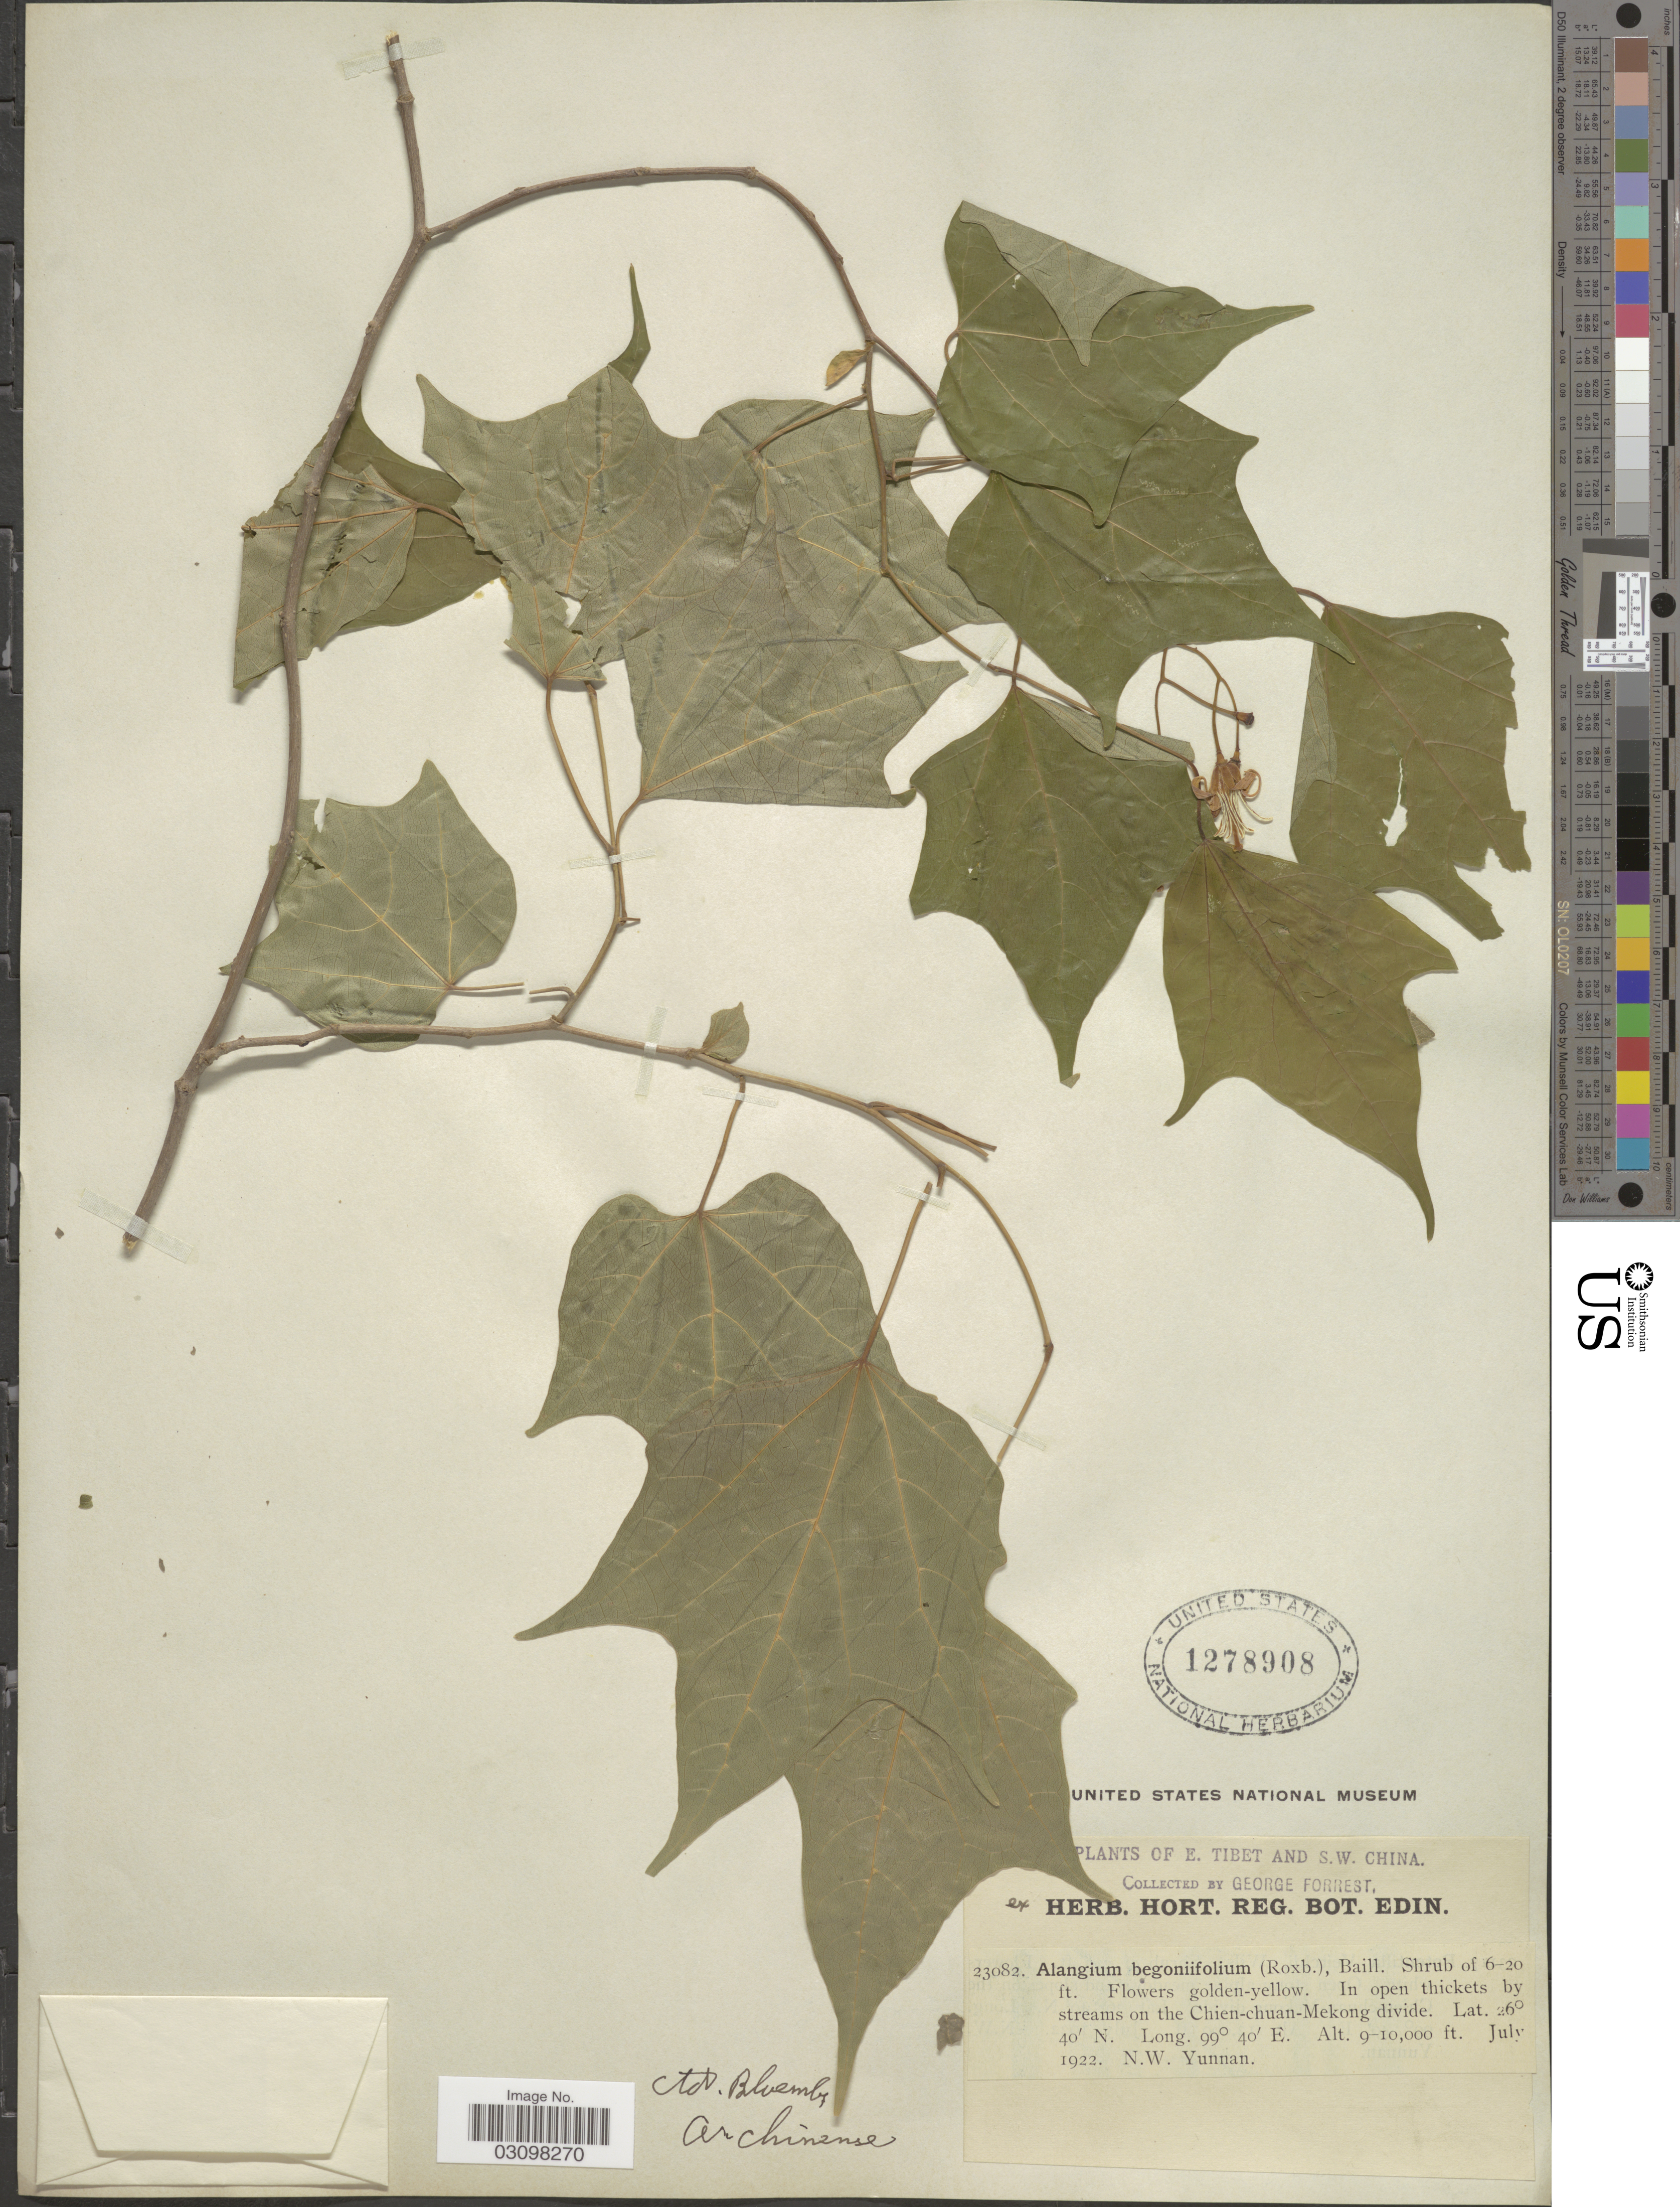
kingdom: Plantae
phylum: Tracheophyta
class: Magnoliopsida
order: Cornales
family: Cornaceae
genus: Alangium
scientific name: Alangium chinense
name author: (Harms) Rehder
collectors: G. Forrest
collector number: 23082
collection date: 1922-07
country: China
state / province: Yunnan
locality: In open thickets by streams on the Chien-chuan-Mekong divide. N.W. Yunnan.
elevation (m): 2743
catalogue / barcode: US 1278908